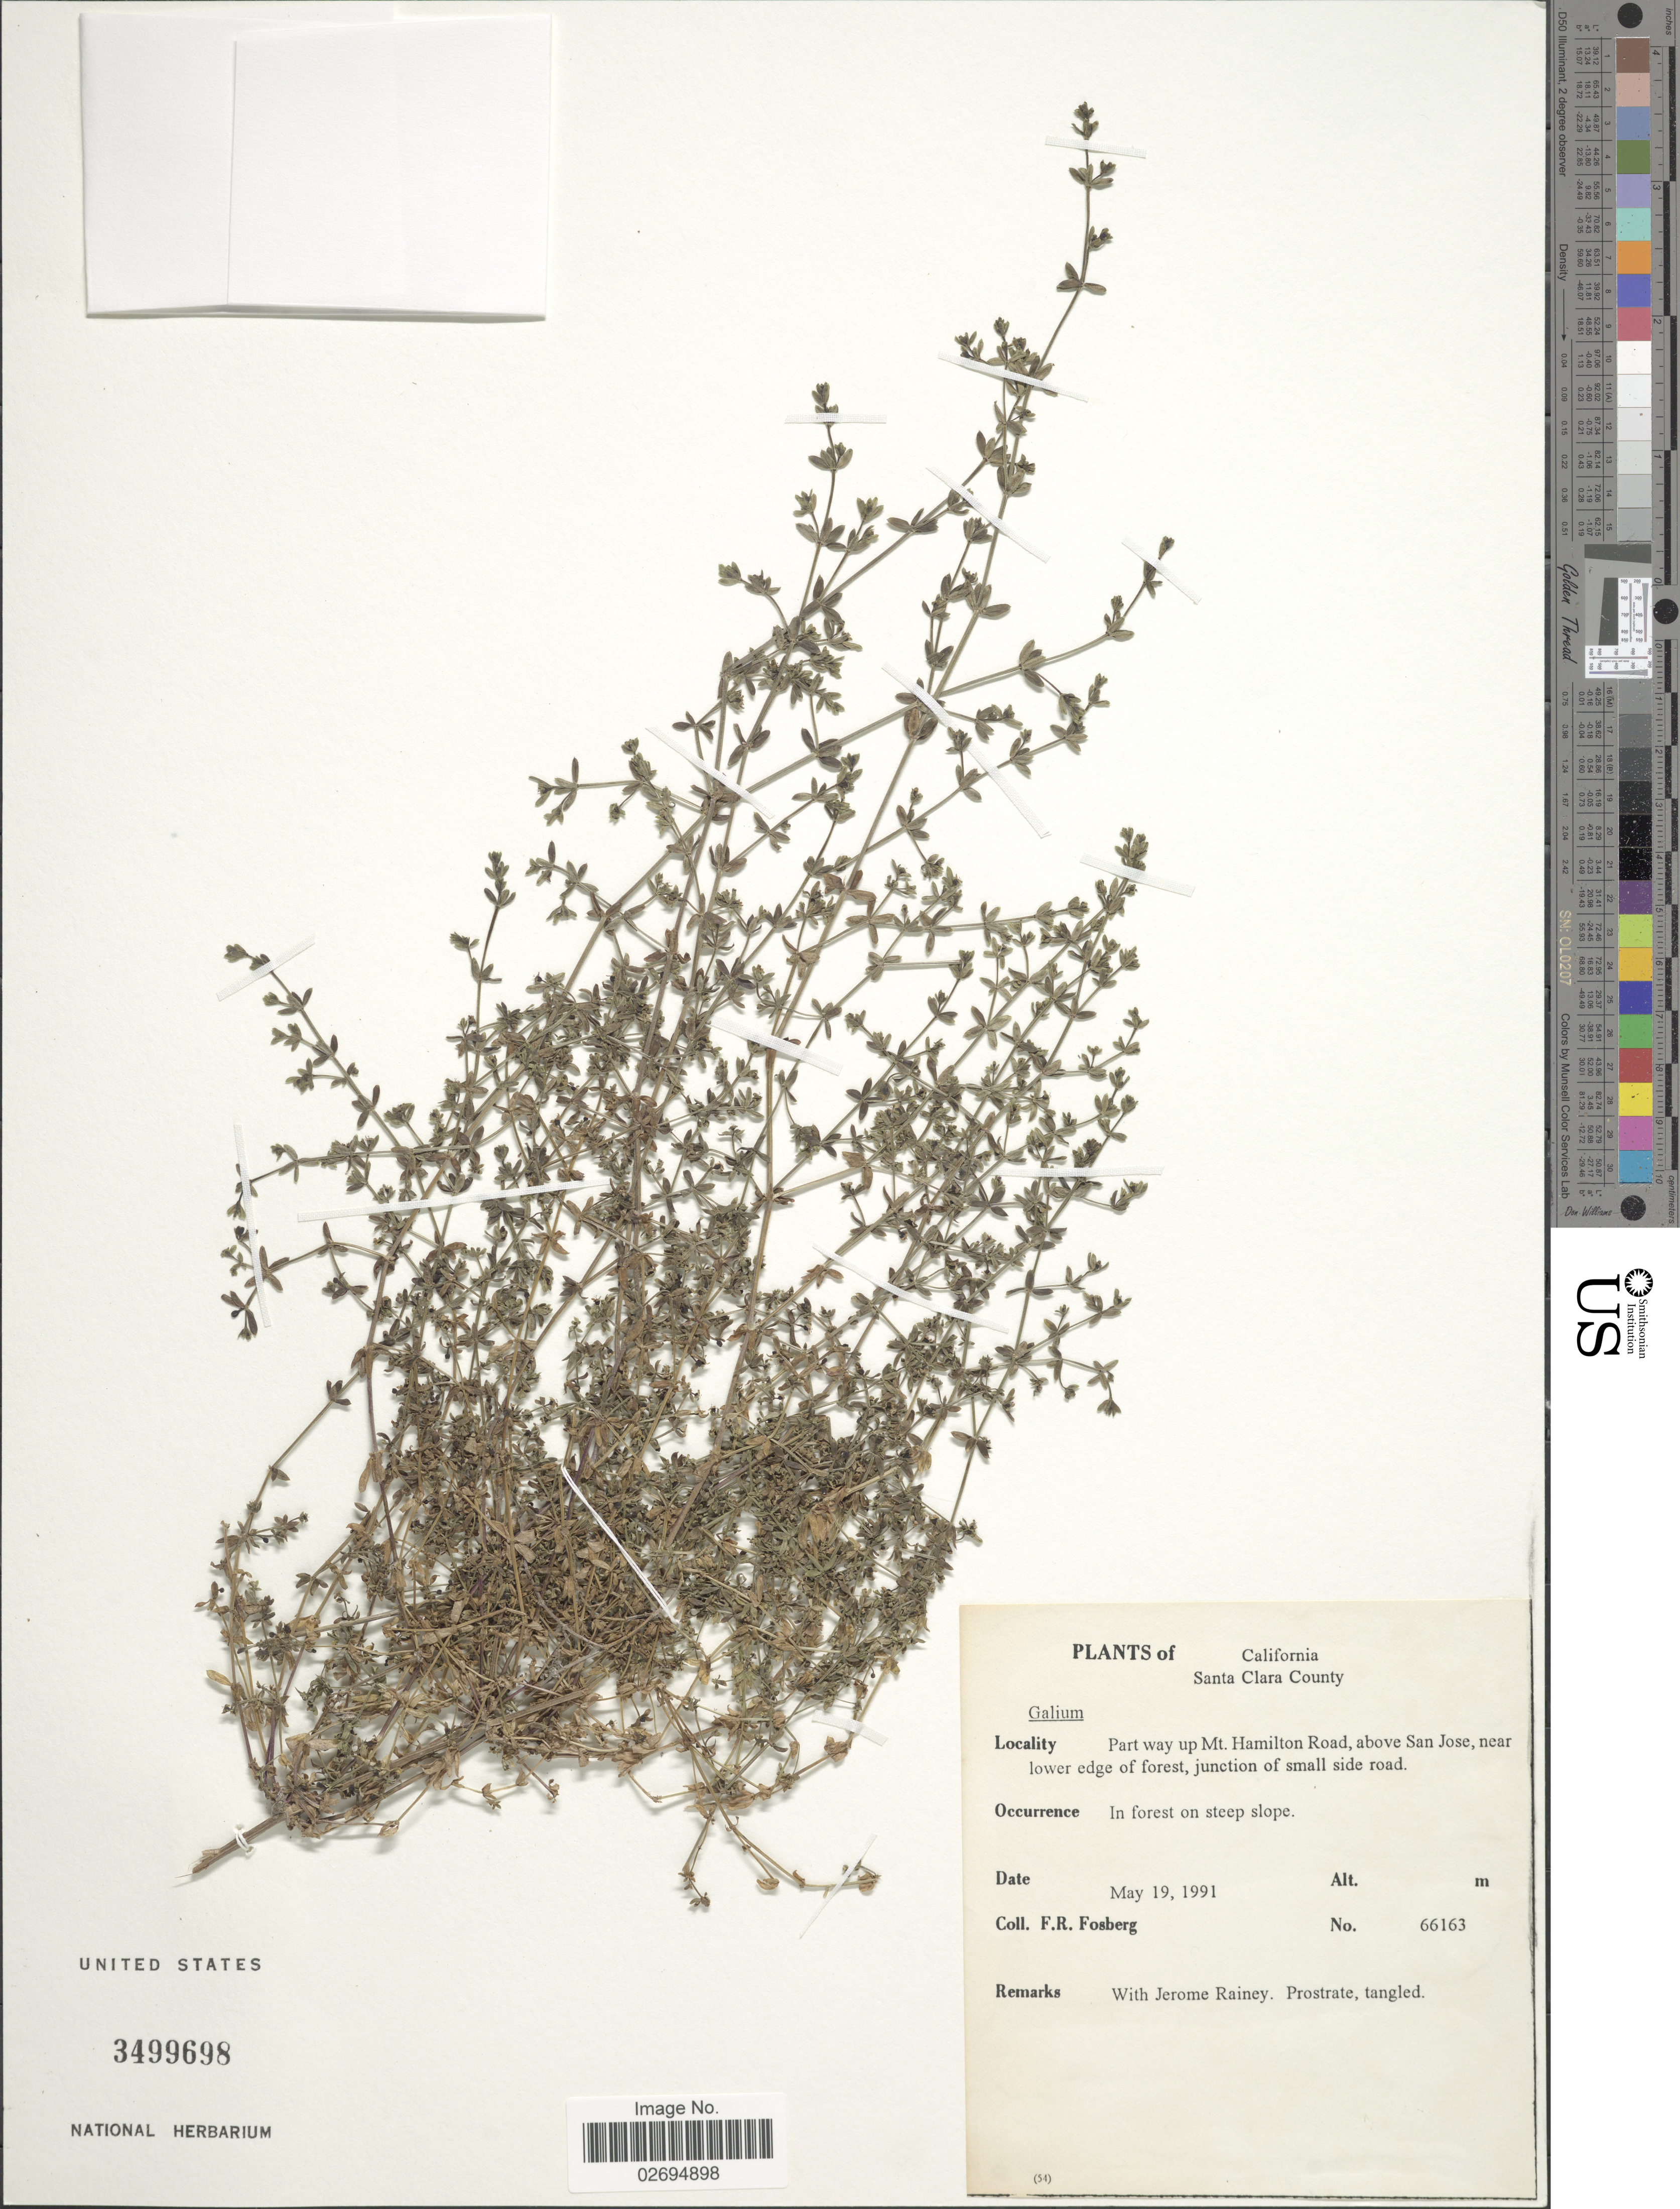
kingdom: Plantae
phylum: Tracheophyta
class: Magnoliopsida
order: Gentianales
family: Rubiaceae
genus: Galium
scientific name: Galium sp.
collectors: F. R. Fosberg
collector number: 66163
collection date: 1991-05-19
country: United States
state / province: California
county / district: Santa Clara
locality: Santa Clara County, Part way up Mt Hamilton Road, above San Jose, near lower edge of forest, junction of small side road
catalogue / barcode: US 3499698